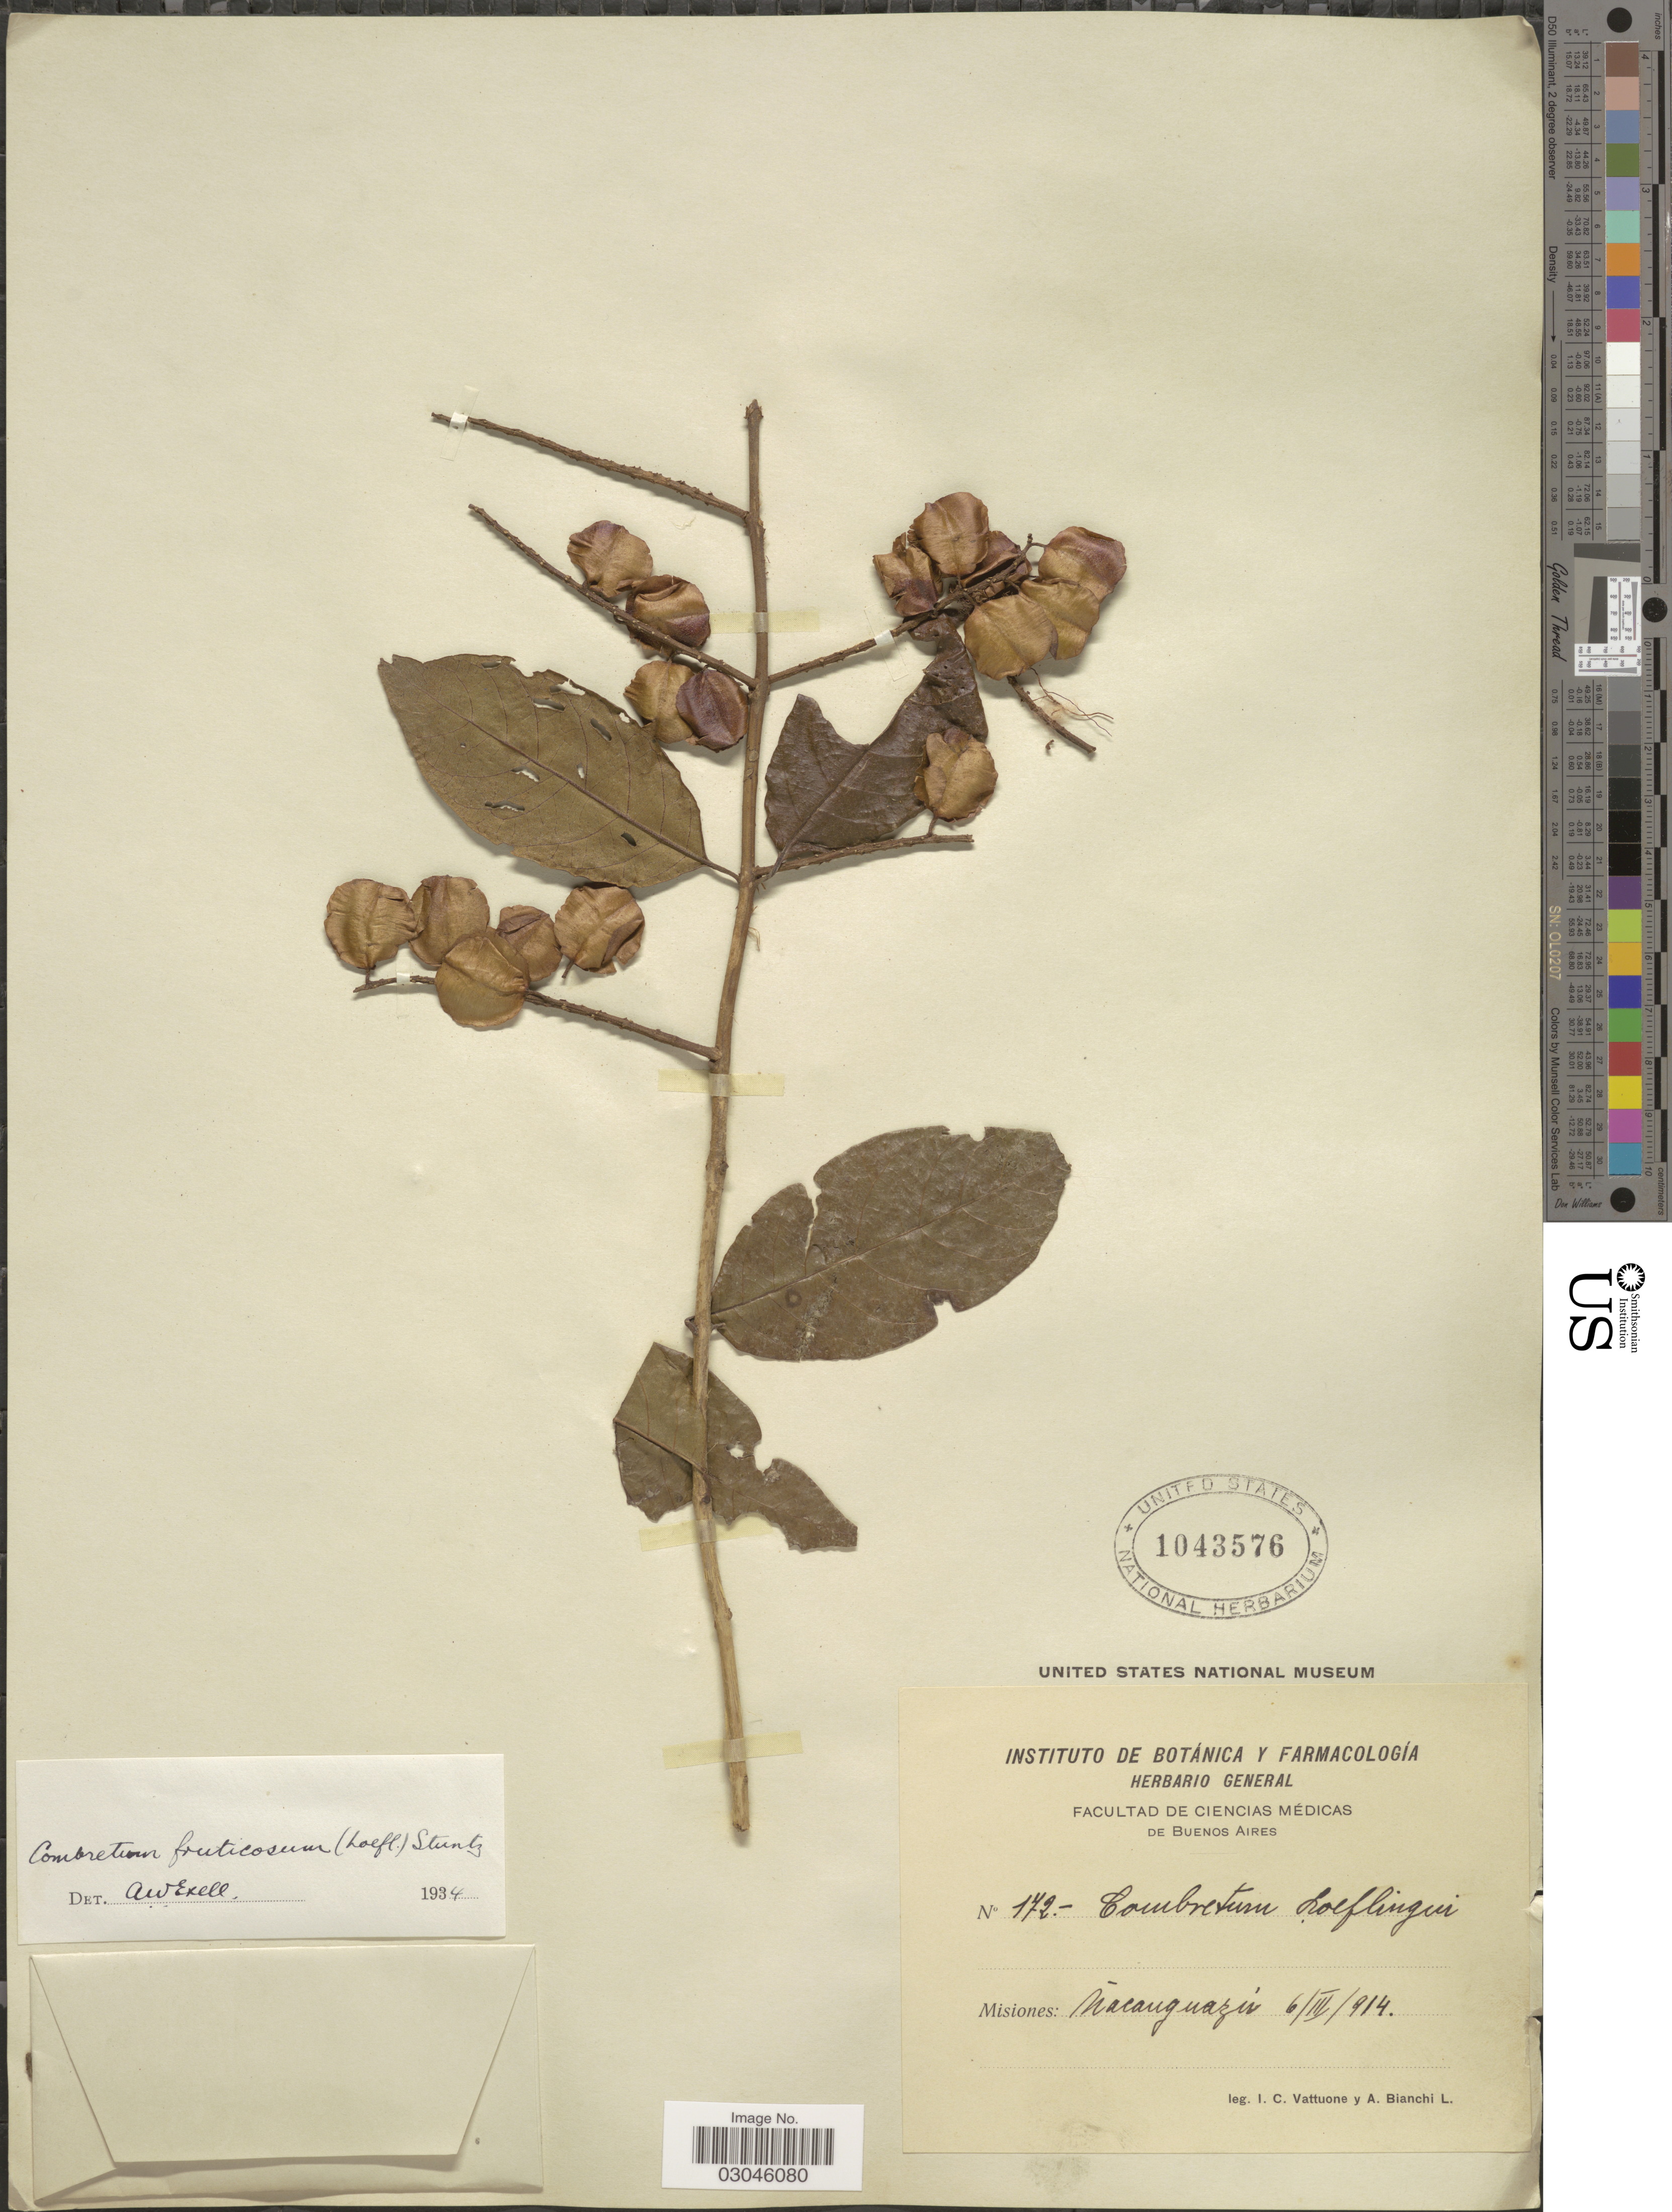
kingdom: Plantae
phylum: Tracheophyta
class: Magnoliopsida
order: Myrtales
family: Combretaceae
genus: Combretum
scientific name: Combretum fruticosum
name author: (Loefl.) Stuntz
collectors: I. Vattuone & A. Bianchi L.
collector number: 172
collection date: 1914-03-06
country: Argentina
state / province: Misiones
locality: Mácanguazú.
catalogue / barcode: US 1043576